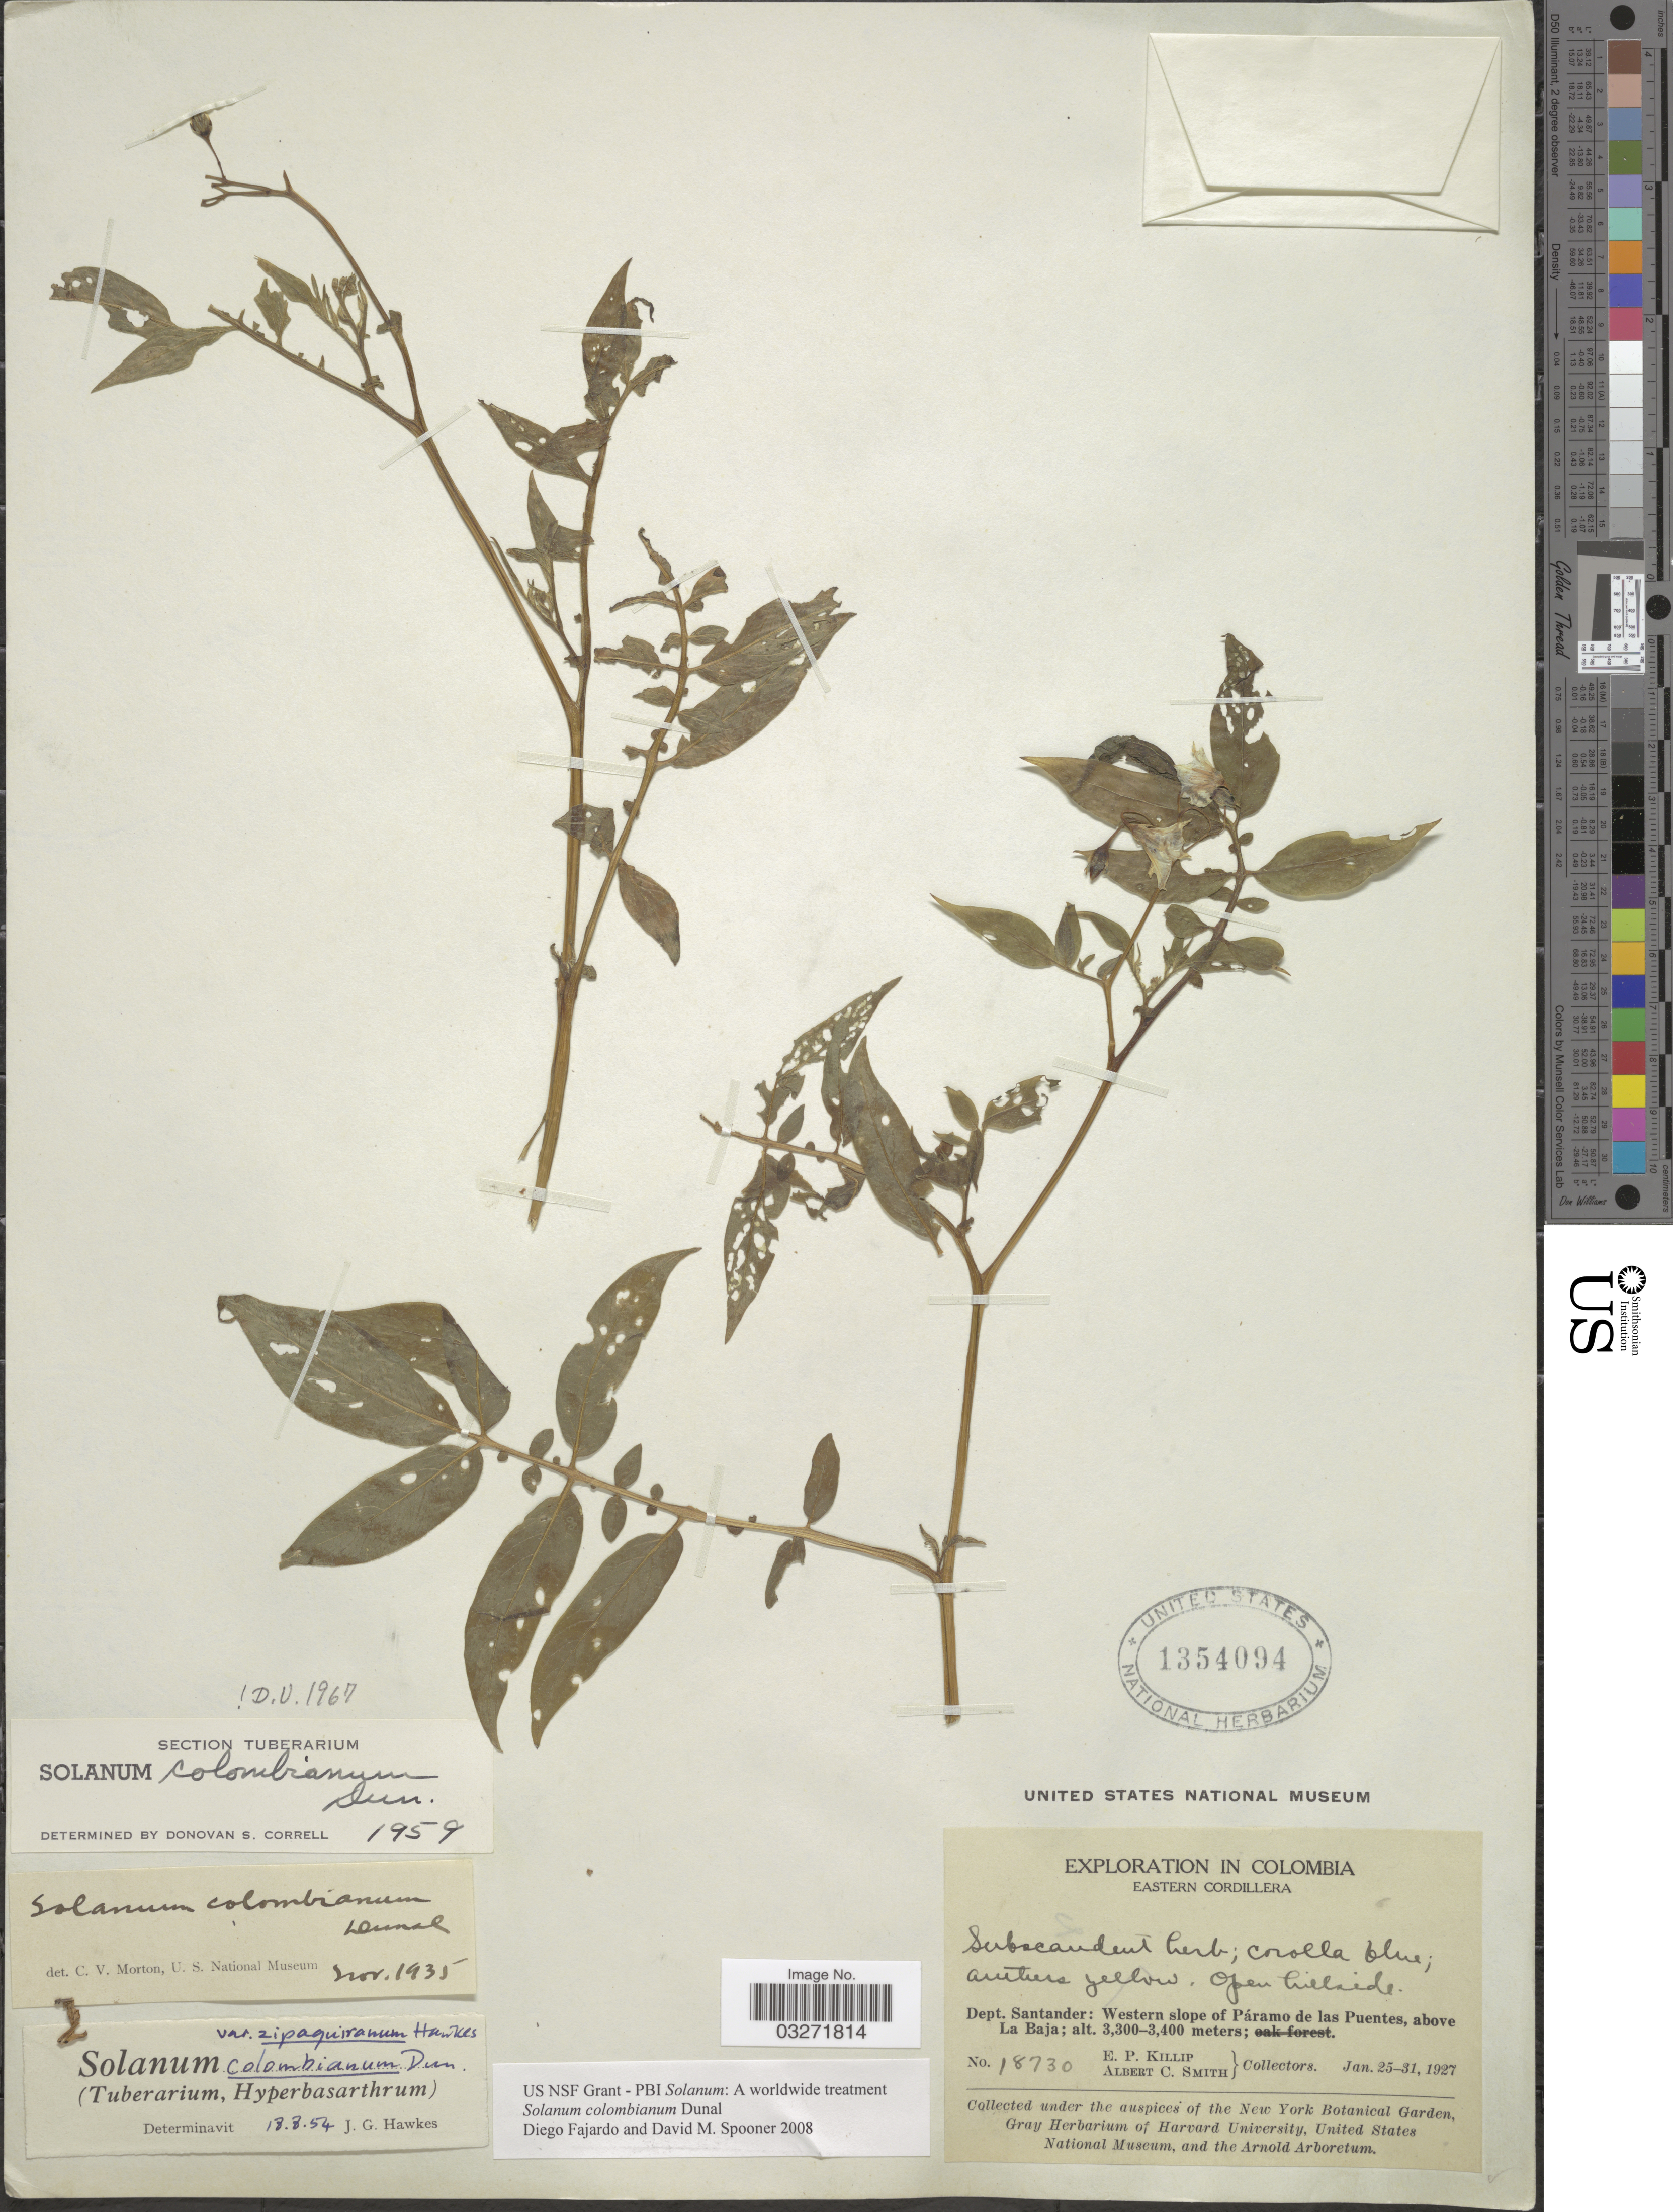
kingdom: Plantae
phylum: Tracheophyta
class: Magnoliopsida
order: Solanales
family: Solanaceae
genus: Solanum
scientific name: Solanum colombianum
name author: Dunal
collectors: E. P. Killip & A. C. Smith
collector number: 18730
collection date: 1927-01-25/1927-01-31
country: Colombia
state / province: Santander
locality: Eastern Cordillera. Dept. Santander: Western slope of Páramo de las Puentes, above La Baja.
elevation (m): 3300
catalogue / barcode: US 1354094